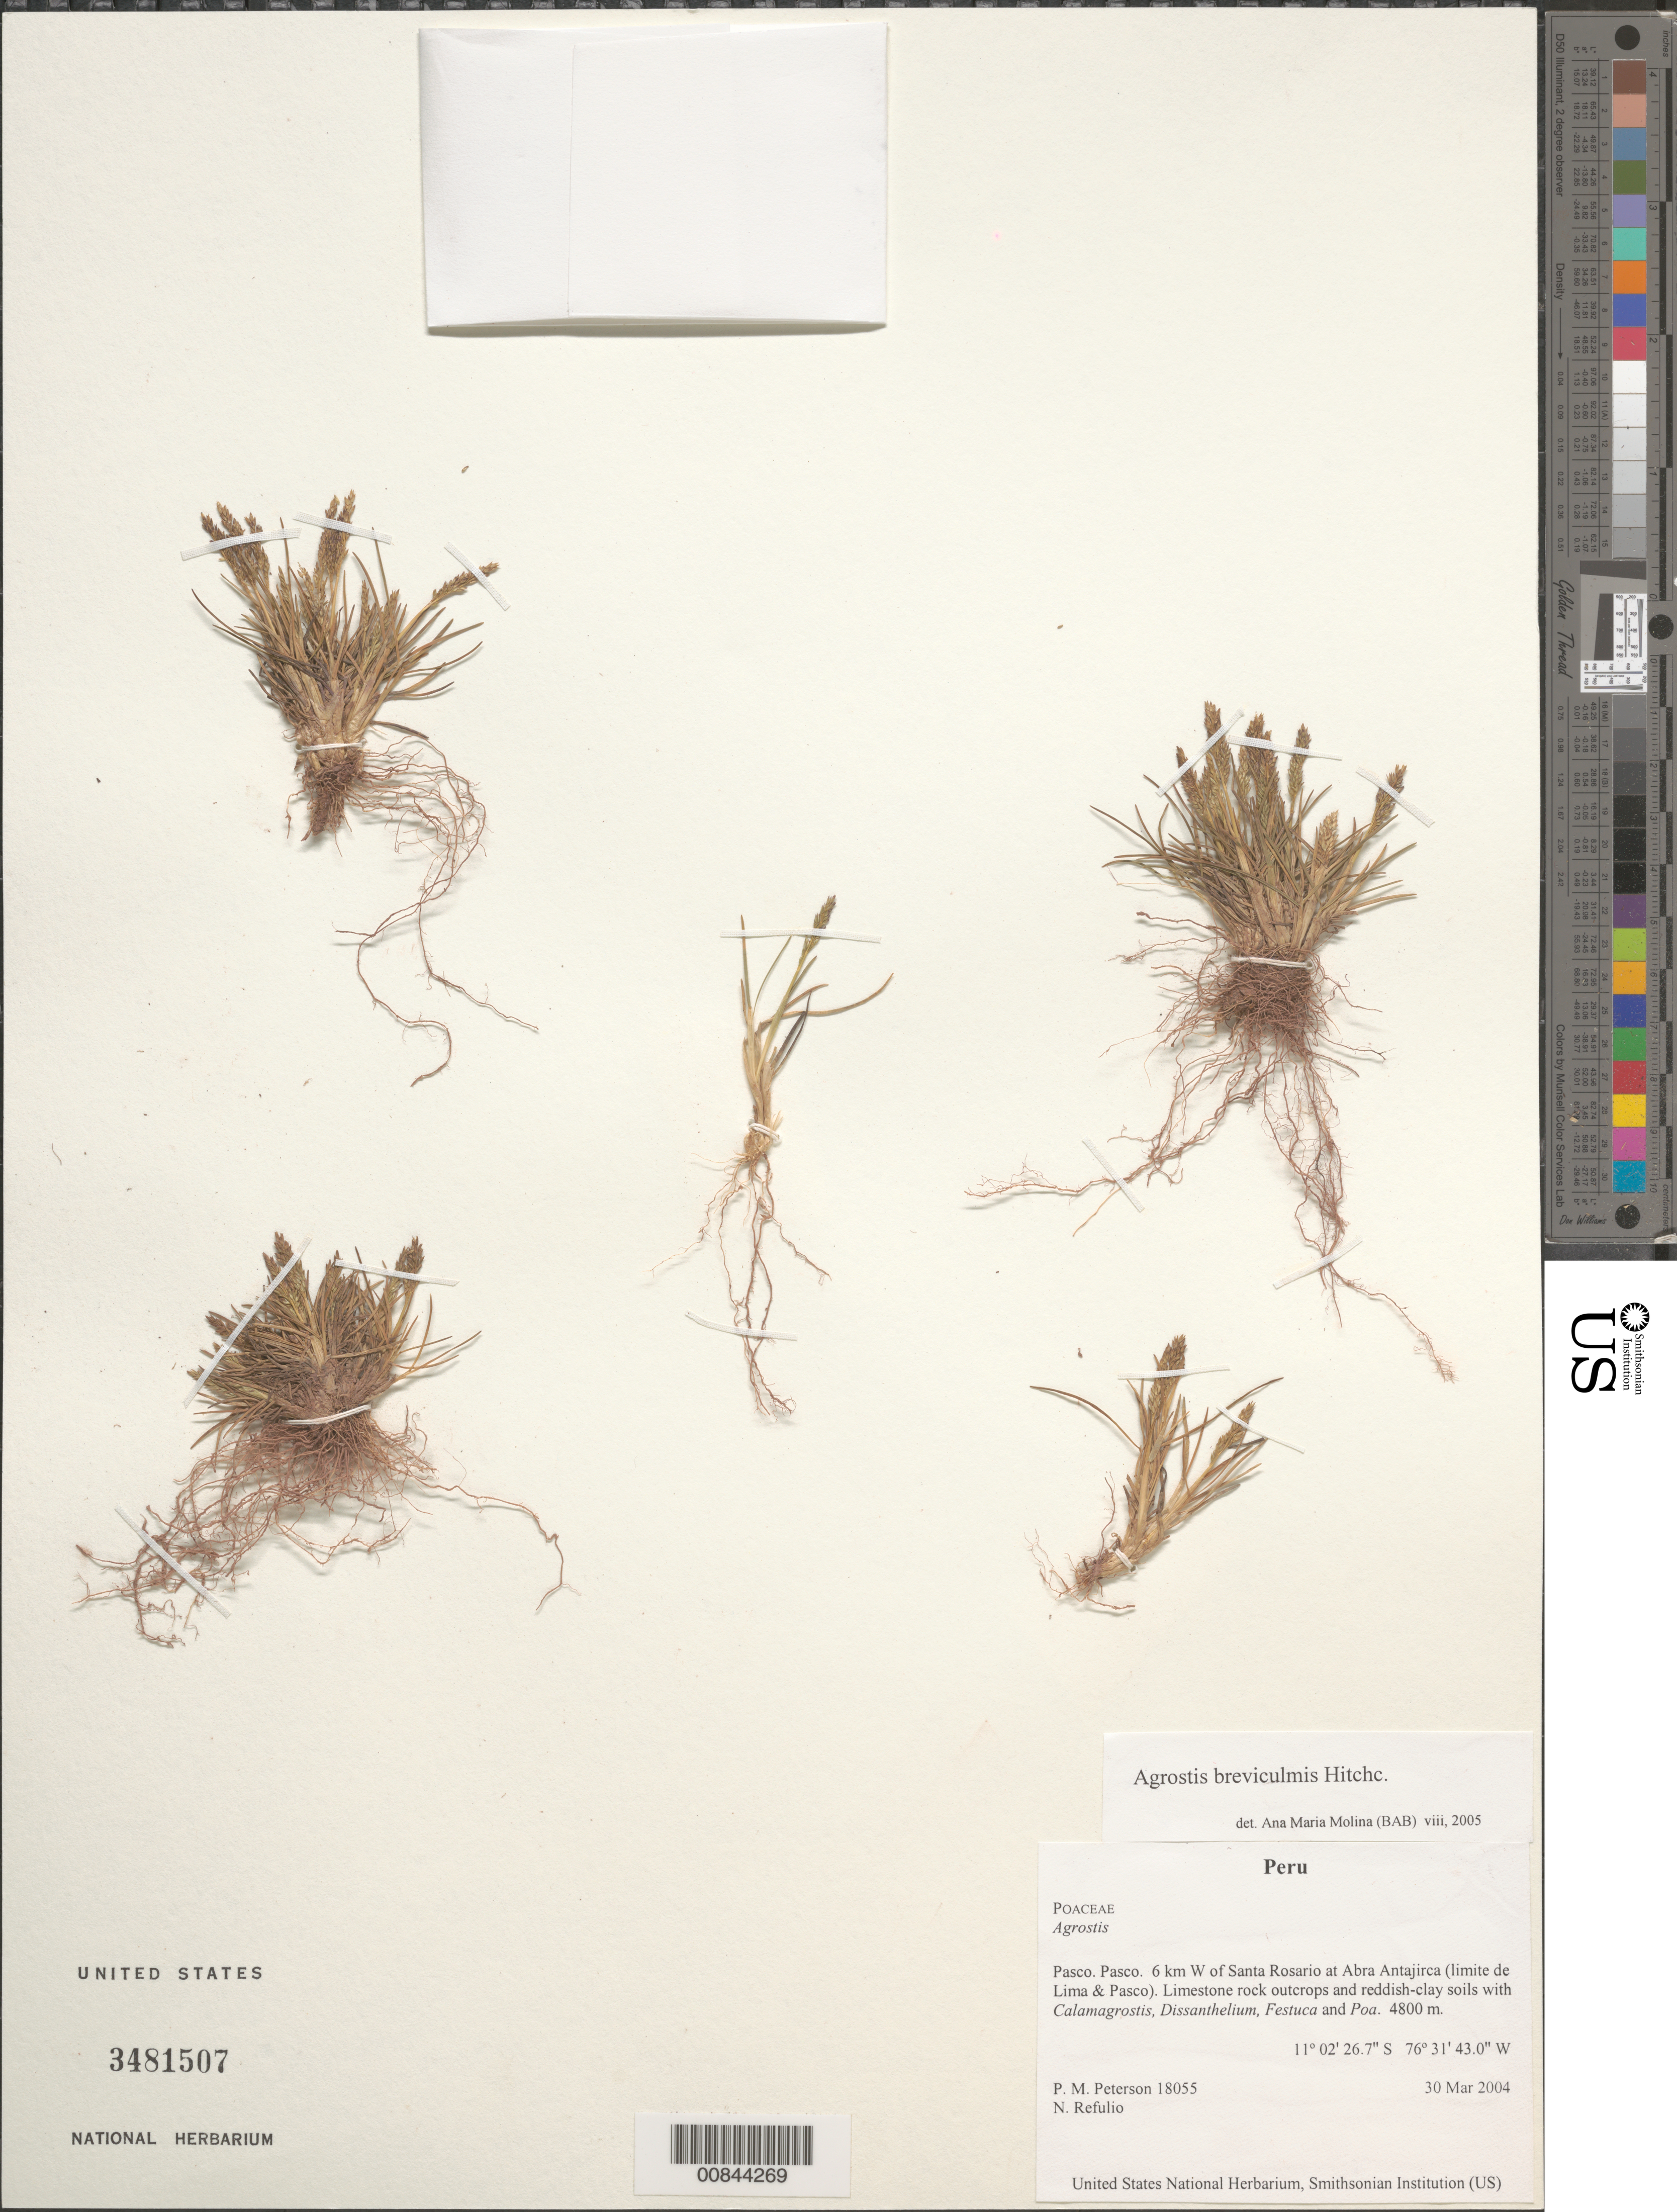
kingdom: Plantae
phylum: Tracheophyta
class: Liliopsida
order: Poales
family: Poaceae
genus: Agrostis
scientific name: Agrostis breviculmis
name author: Hitchc.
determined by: Molina, Ana M. de R.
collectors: P. M. Peterson & N. Refulio-Rodríguez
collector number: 18055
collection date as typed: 30 Mar 2004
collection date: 2004-03-30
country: Peru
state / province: Pasco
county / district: Pasco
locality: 6 km W of Santa Rosario at Abra Antajirca (limite de Lima & Pasco). Limestone rock outcrops and reddish-clay soils with Calamagrostis, Dissanthelium, Festuca and Poa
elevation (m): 4800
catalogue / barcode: US 3481507